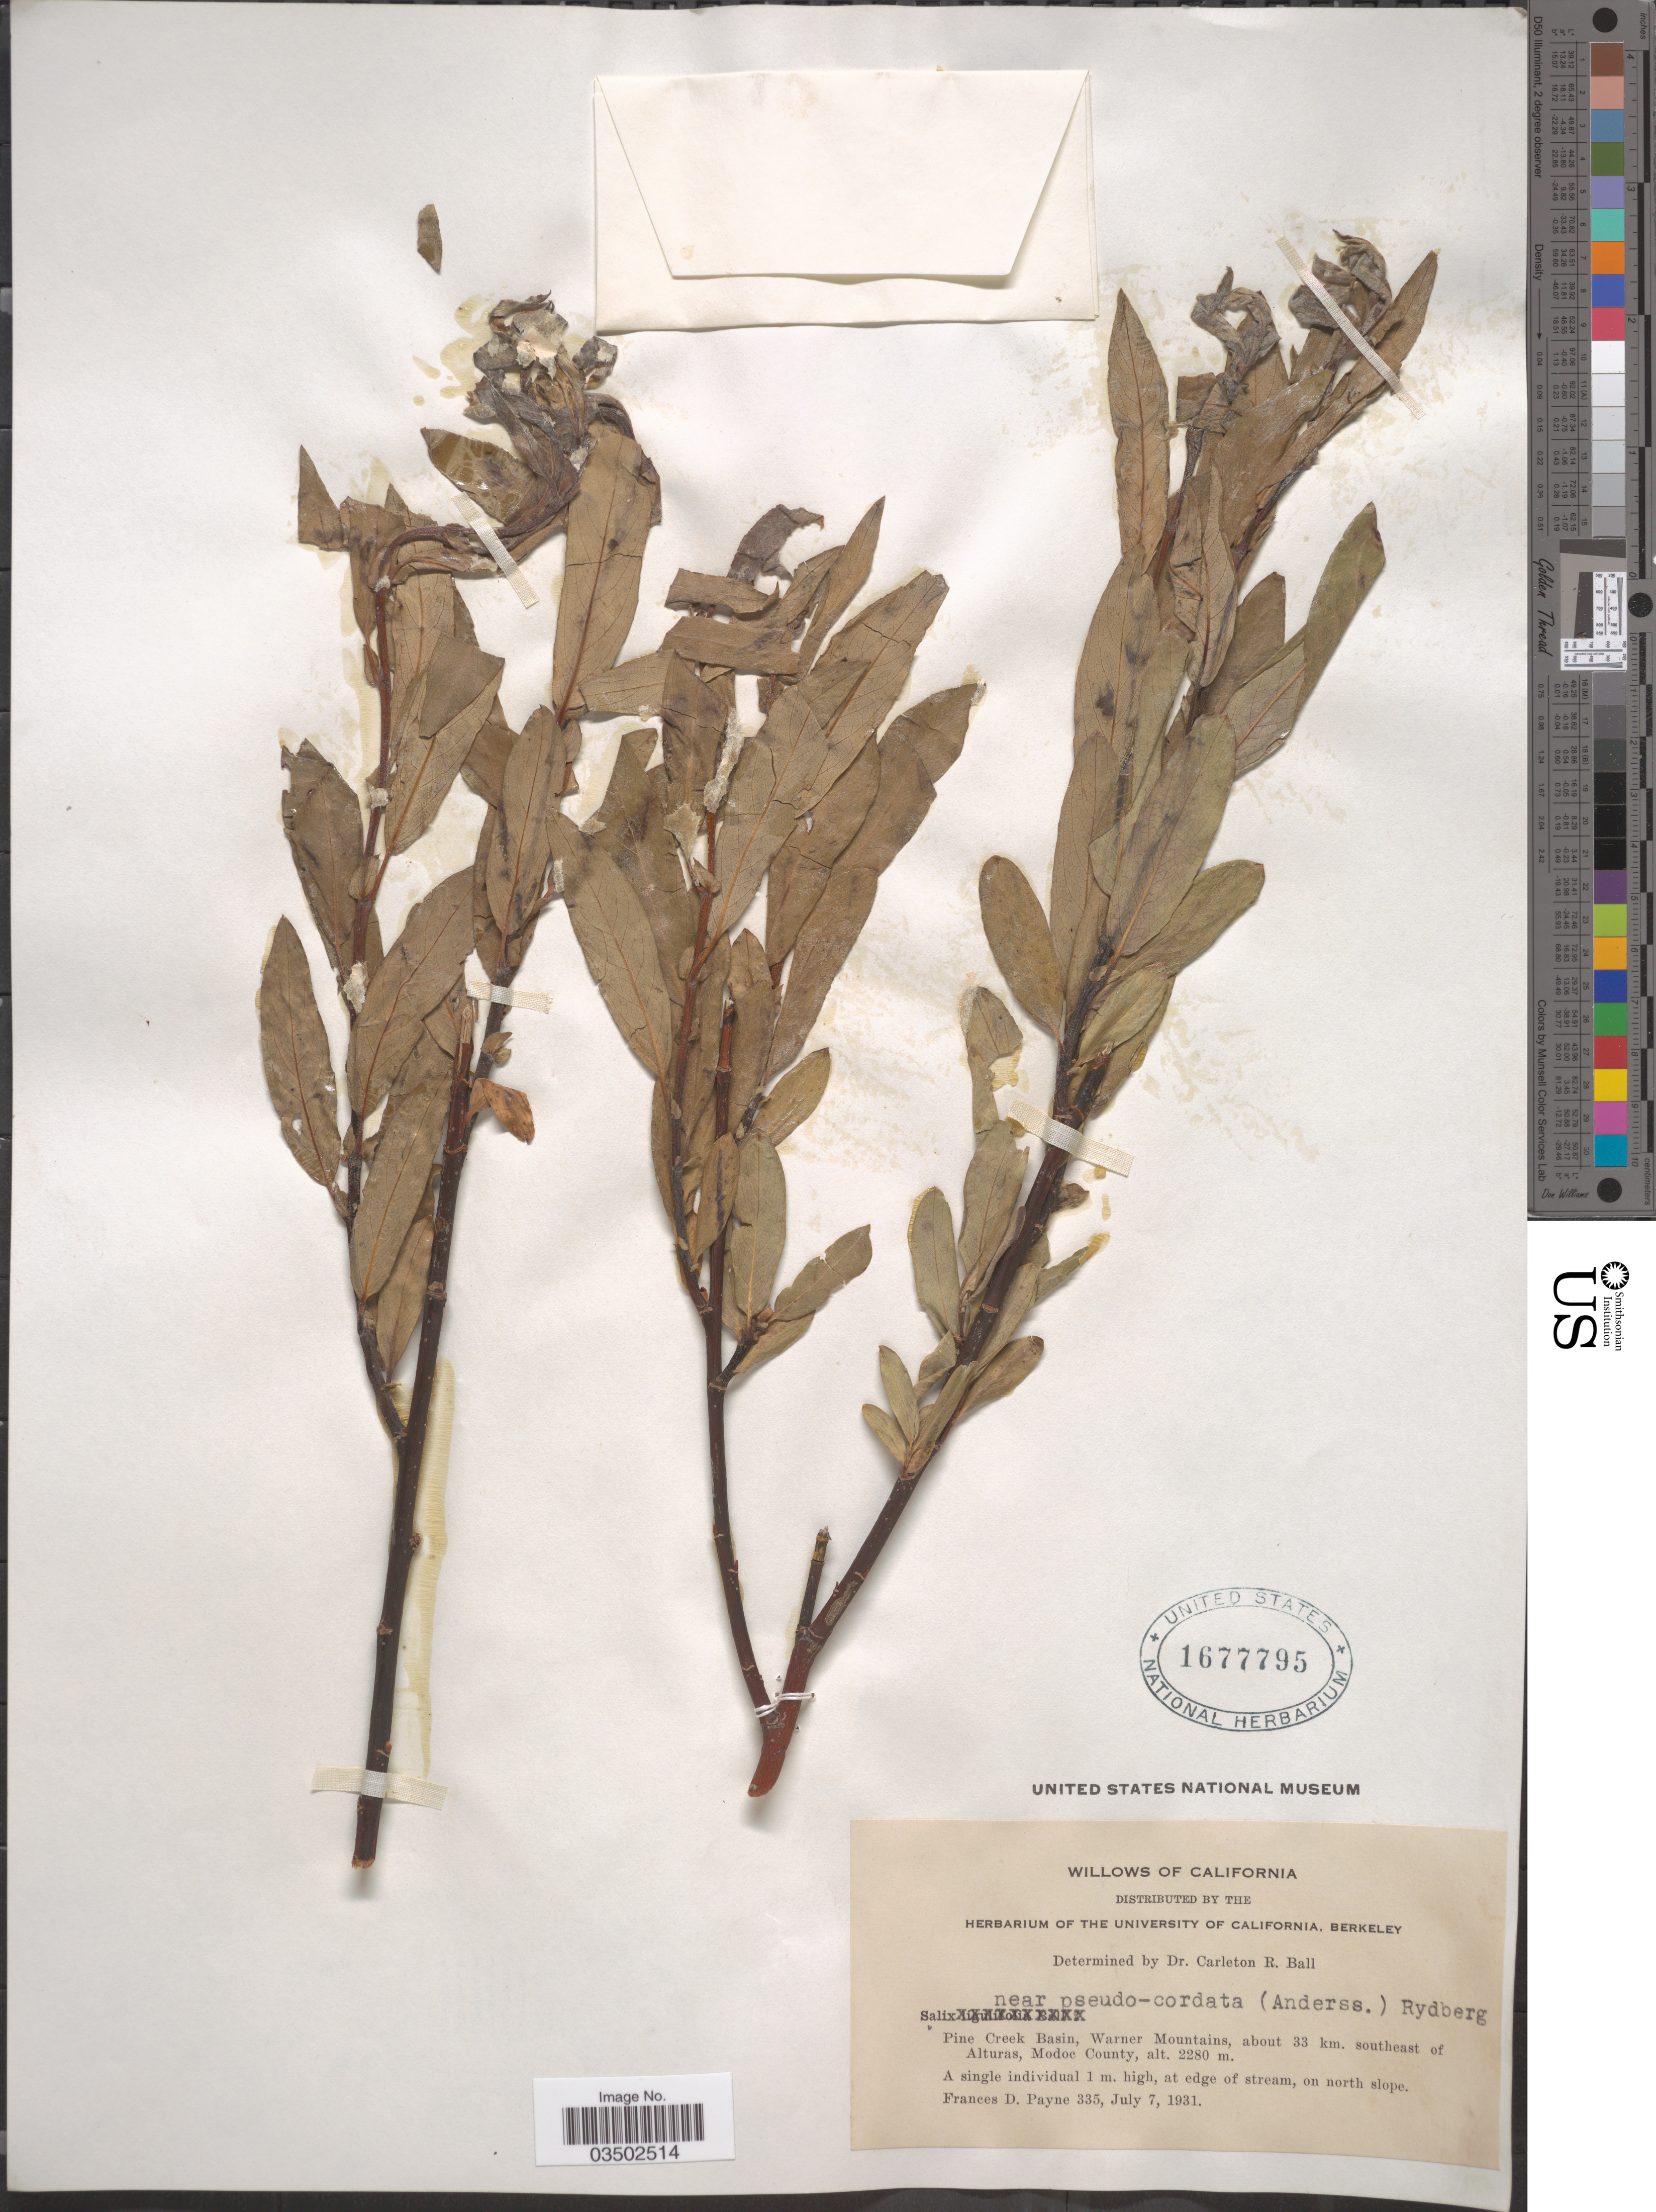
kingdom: Plantae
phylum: Tracheophyta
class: Magnoliopsida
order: Malpighiales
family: Salicaceae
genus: Salix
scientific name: Salix pseudocordata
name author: (Andersson) Andersson ex Rydb.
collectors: F. Payne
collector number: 335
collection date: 1931-07-07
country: United States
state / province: California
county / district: Modoc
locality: Pine Creek Basin, Warner Mountains, about 33 km. southeast of Alturas, Modoc County.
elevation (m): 2280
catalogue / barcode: US 1677795